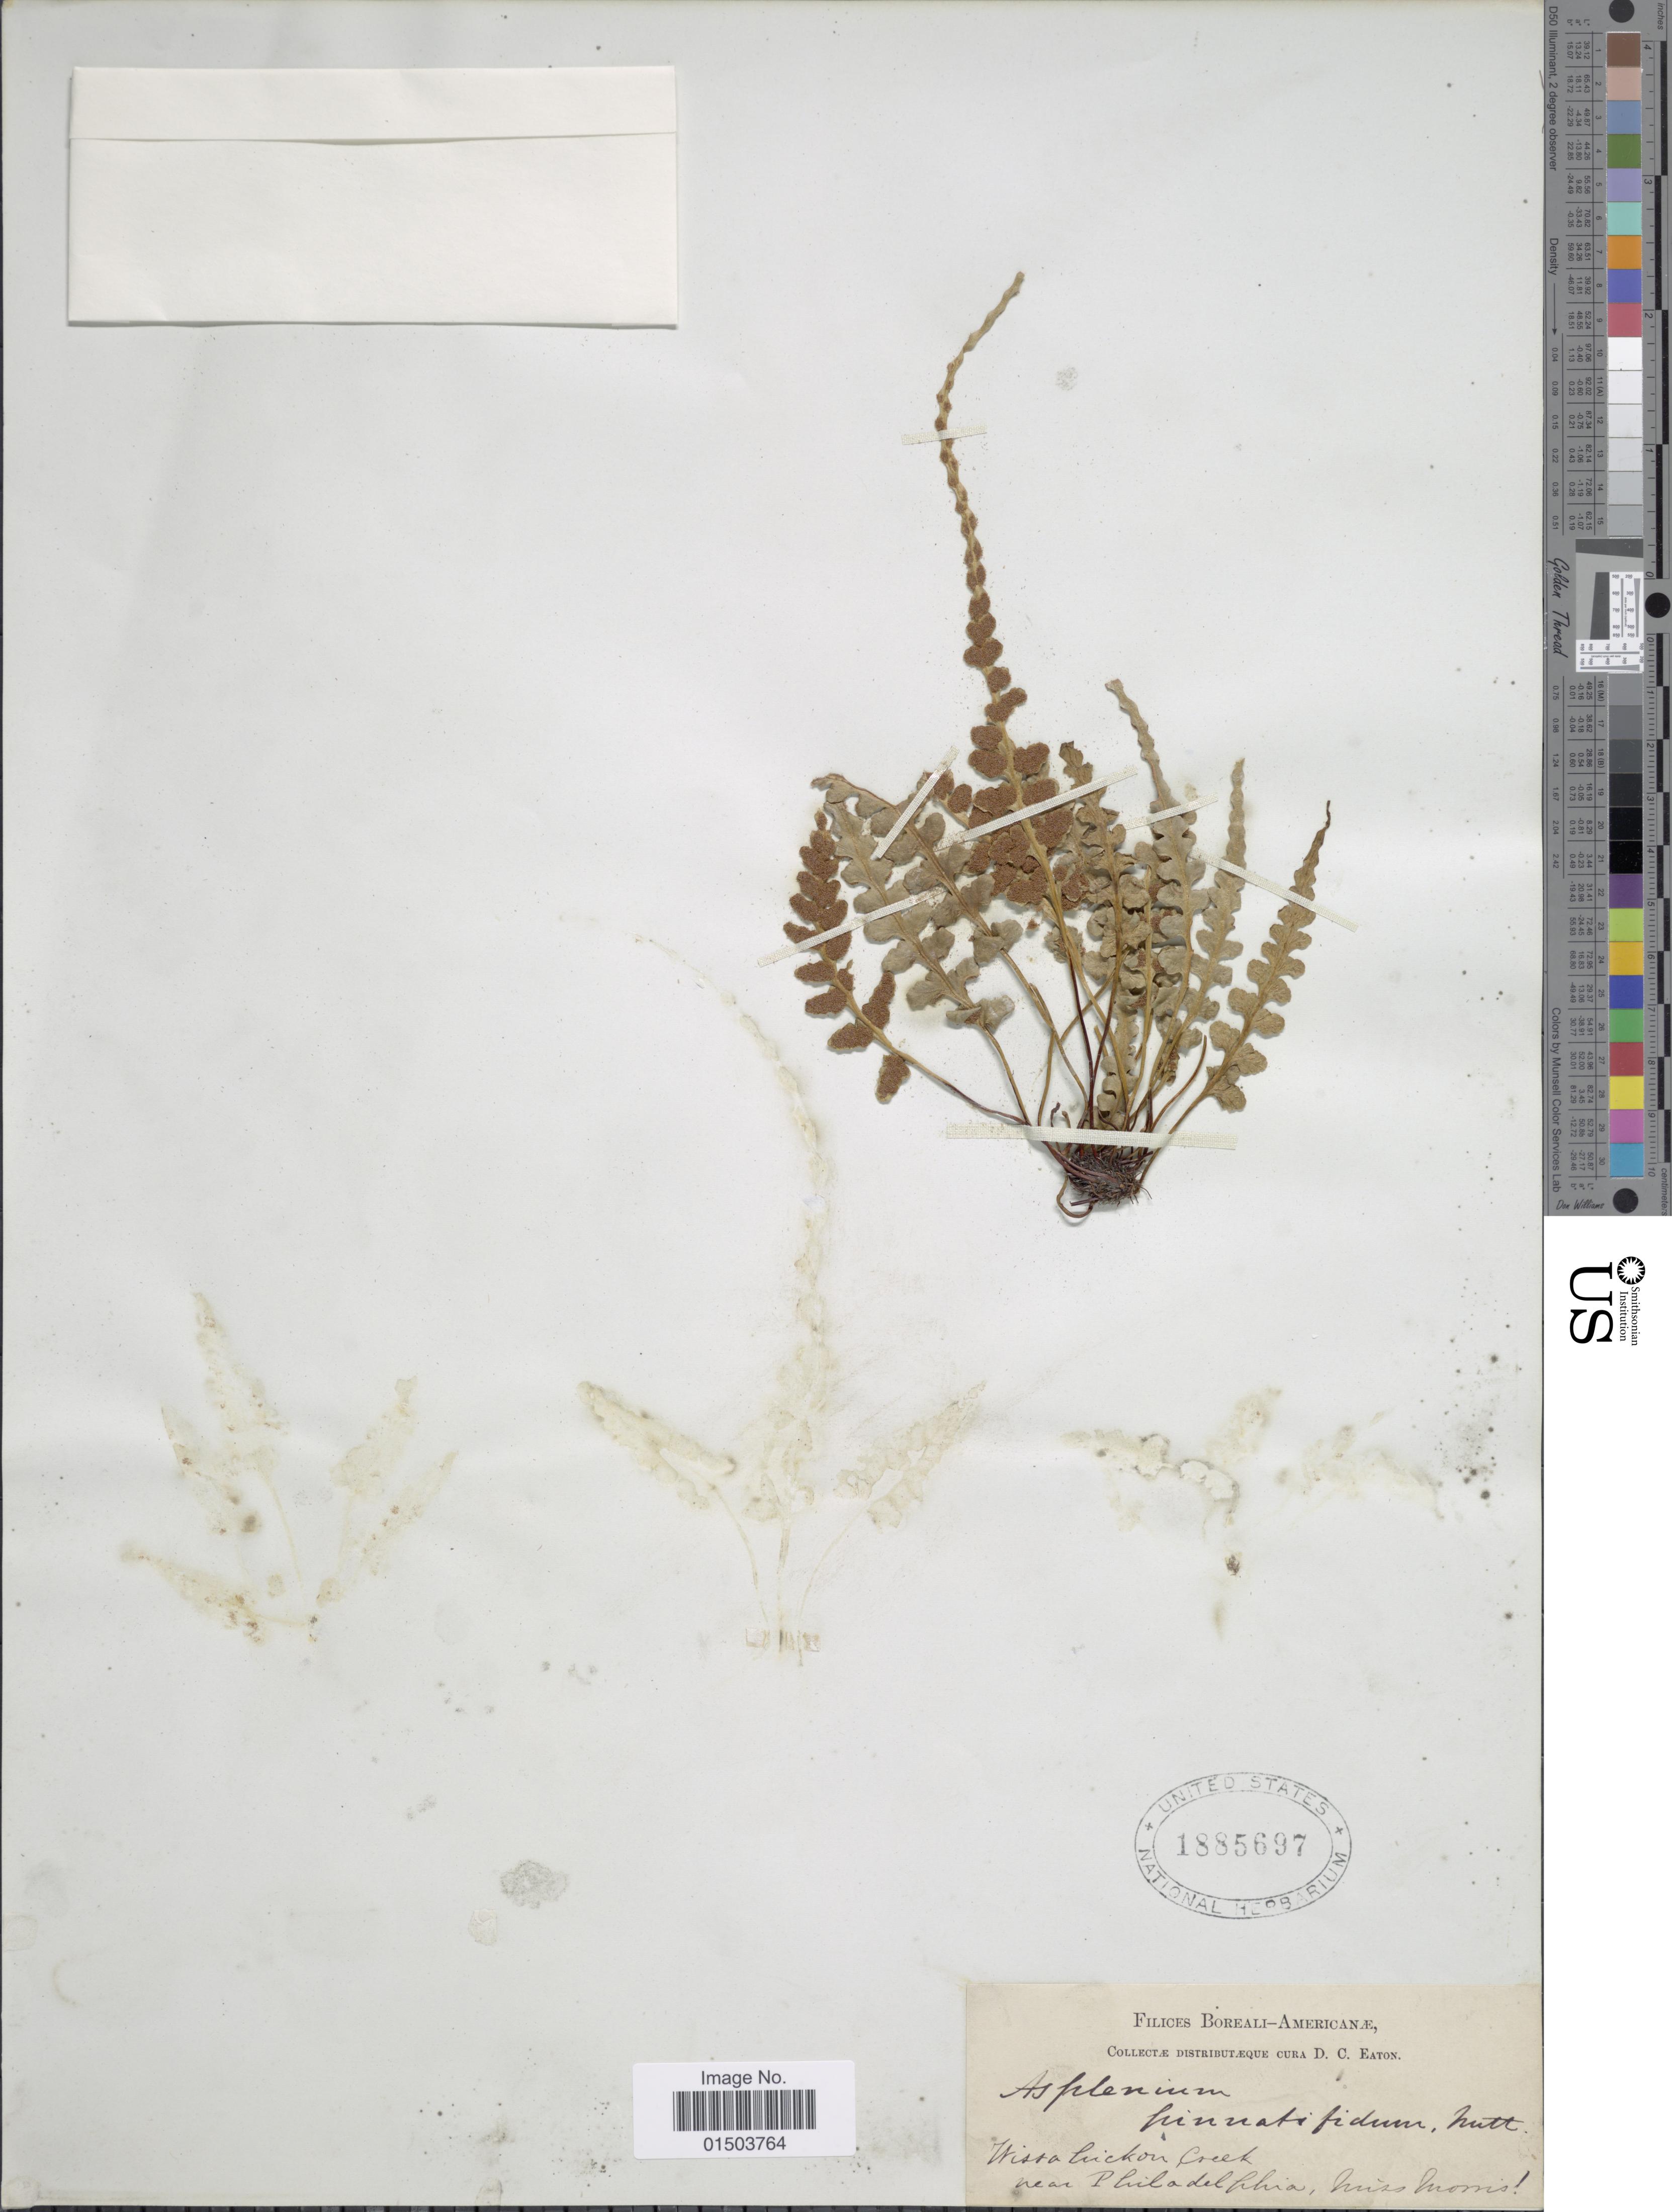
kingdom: Plantae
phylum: Tracheophyta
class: Polypodiopsida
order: Polypodiales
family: Aspleniaceae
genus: Asplenium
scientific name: Asplenium pinnatifidum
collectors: Morris, --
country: United States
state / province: Pennsylvania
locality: Filices Boreali-Americanæ. Wissahickon Creek near Philadelphia.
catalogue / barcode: US 1885697